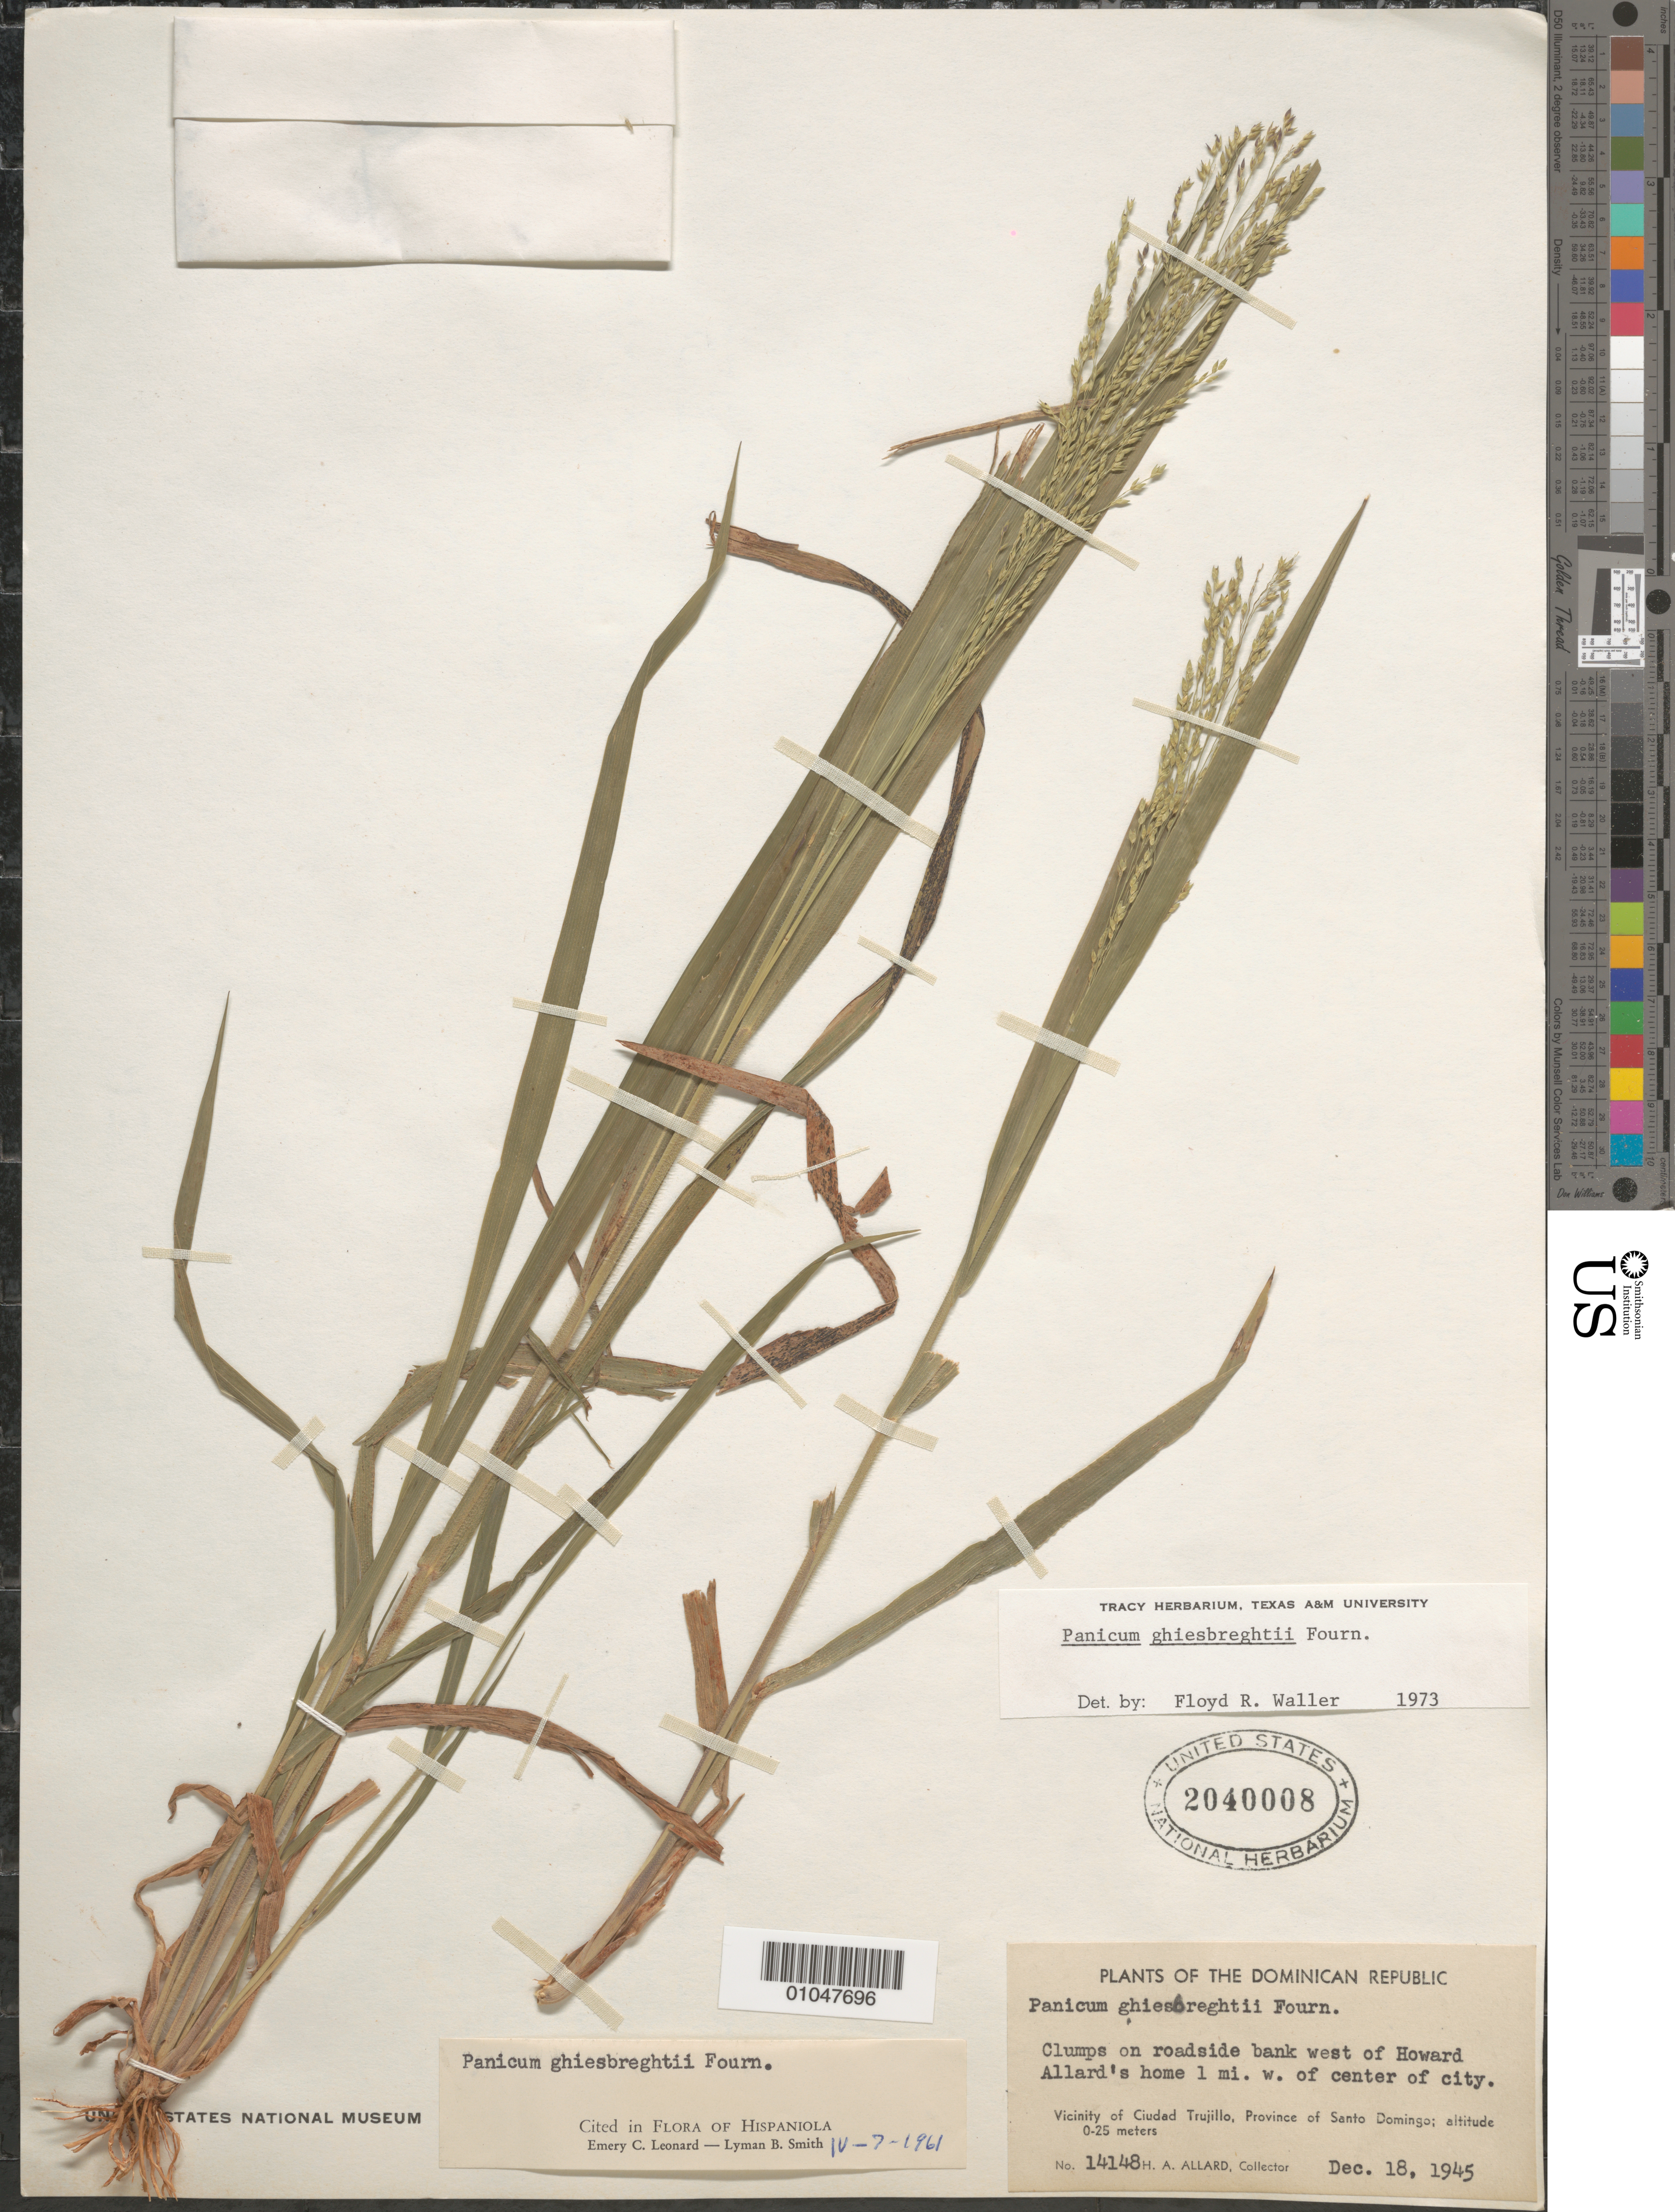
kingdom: Plantae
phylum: Tracheophyta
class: Liliopsida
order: Poales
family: Poaceae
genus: Panicum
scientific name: Panicum ghiesbreghtii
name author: E. Fourn.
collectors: H. A. Allard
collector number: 14148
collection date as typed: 18 Dec 1945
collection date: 1945-12-18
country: Dominican Republic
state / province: Distrito Nacional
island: Hispaniola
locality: Vic. of Ciudad Trujillo, Clumps on roadside bank W of Howard Allard's home 1 mi W of center of city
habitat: clumps on roadside bank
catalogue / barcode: US 2040008